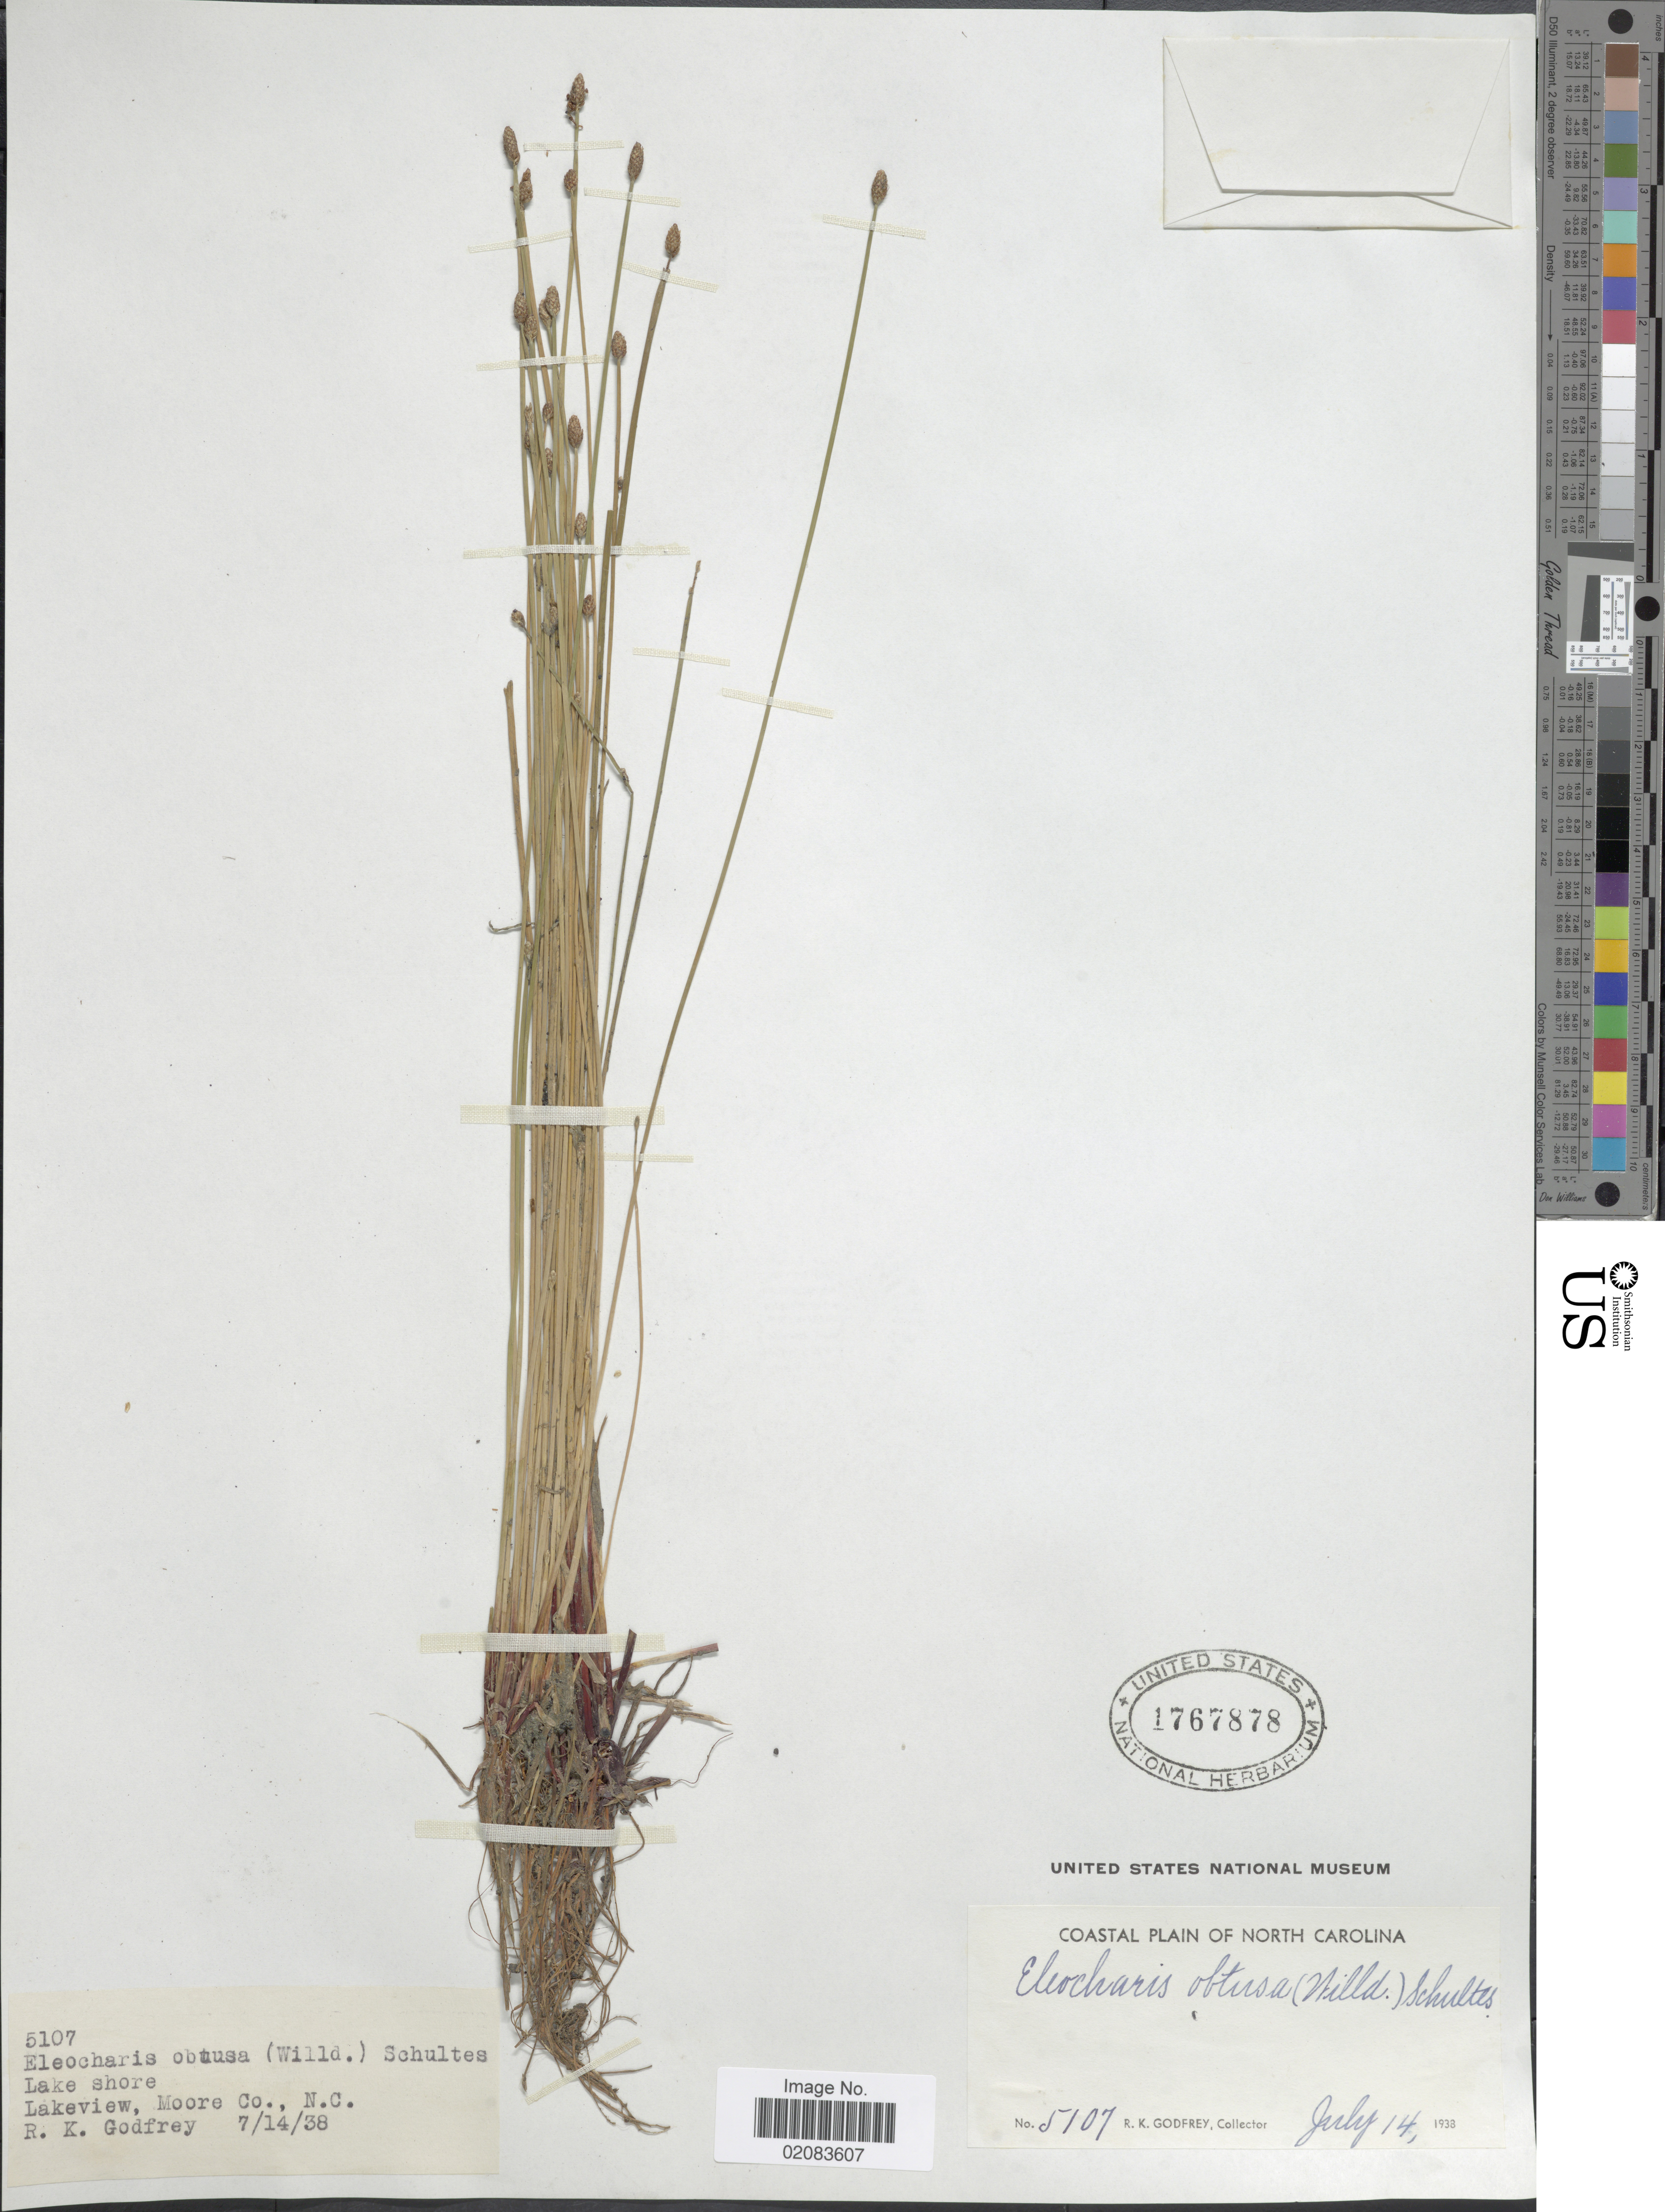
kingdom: Plantae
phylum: Tracheophyta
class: Liliopsida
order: Poales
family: Cyperaceae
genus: Eleocharis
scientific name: Eleocharis obtusa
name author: (Willd.) Schult.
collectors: R. K. Godfrey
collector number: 5107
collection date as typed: Transcribed d/m/y: 14/7/38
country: United States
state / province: North Carolina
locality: Coastal Plain, Lake shore, Lakeview, Moore Co.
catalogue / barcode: US 1767878